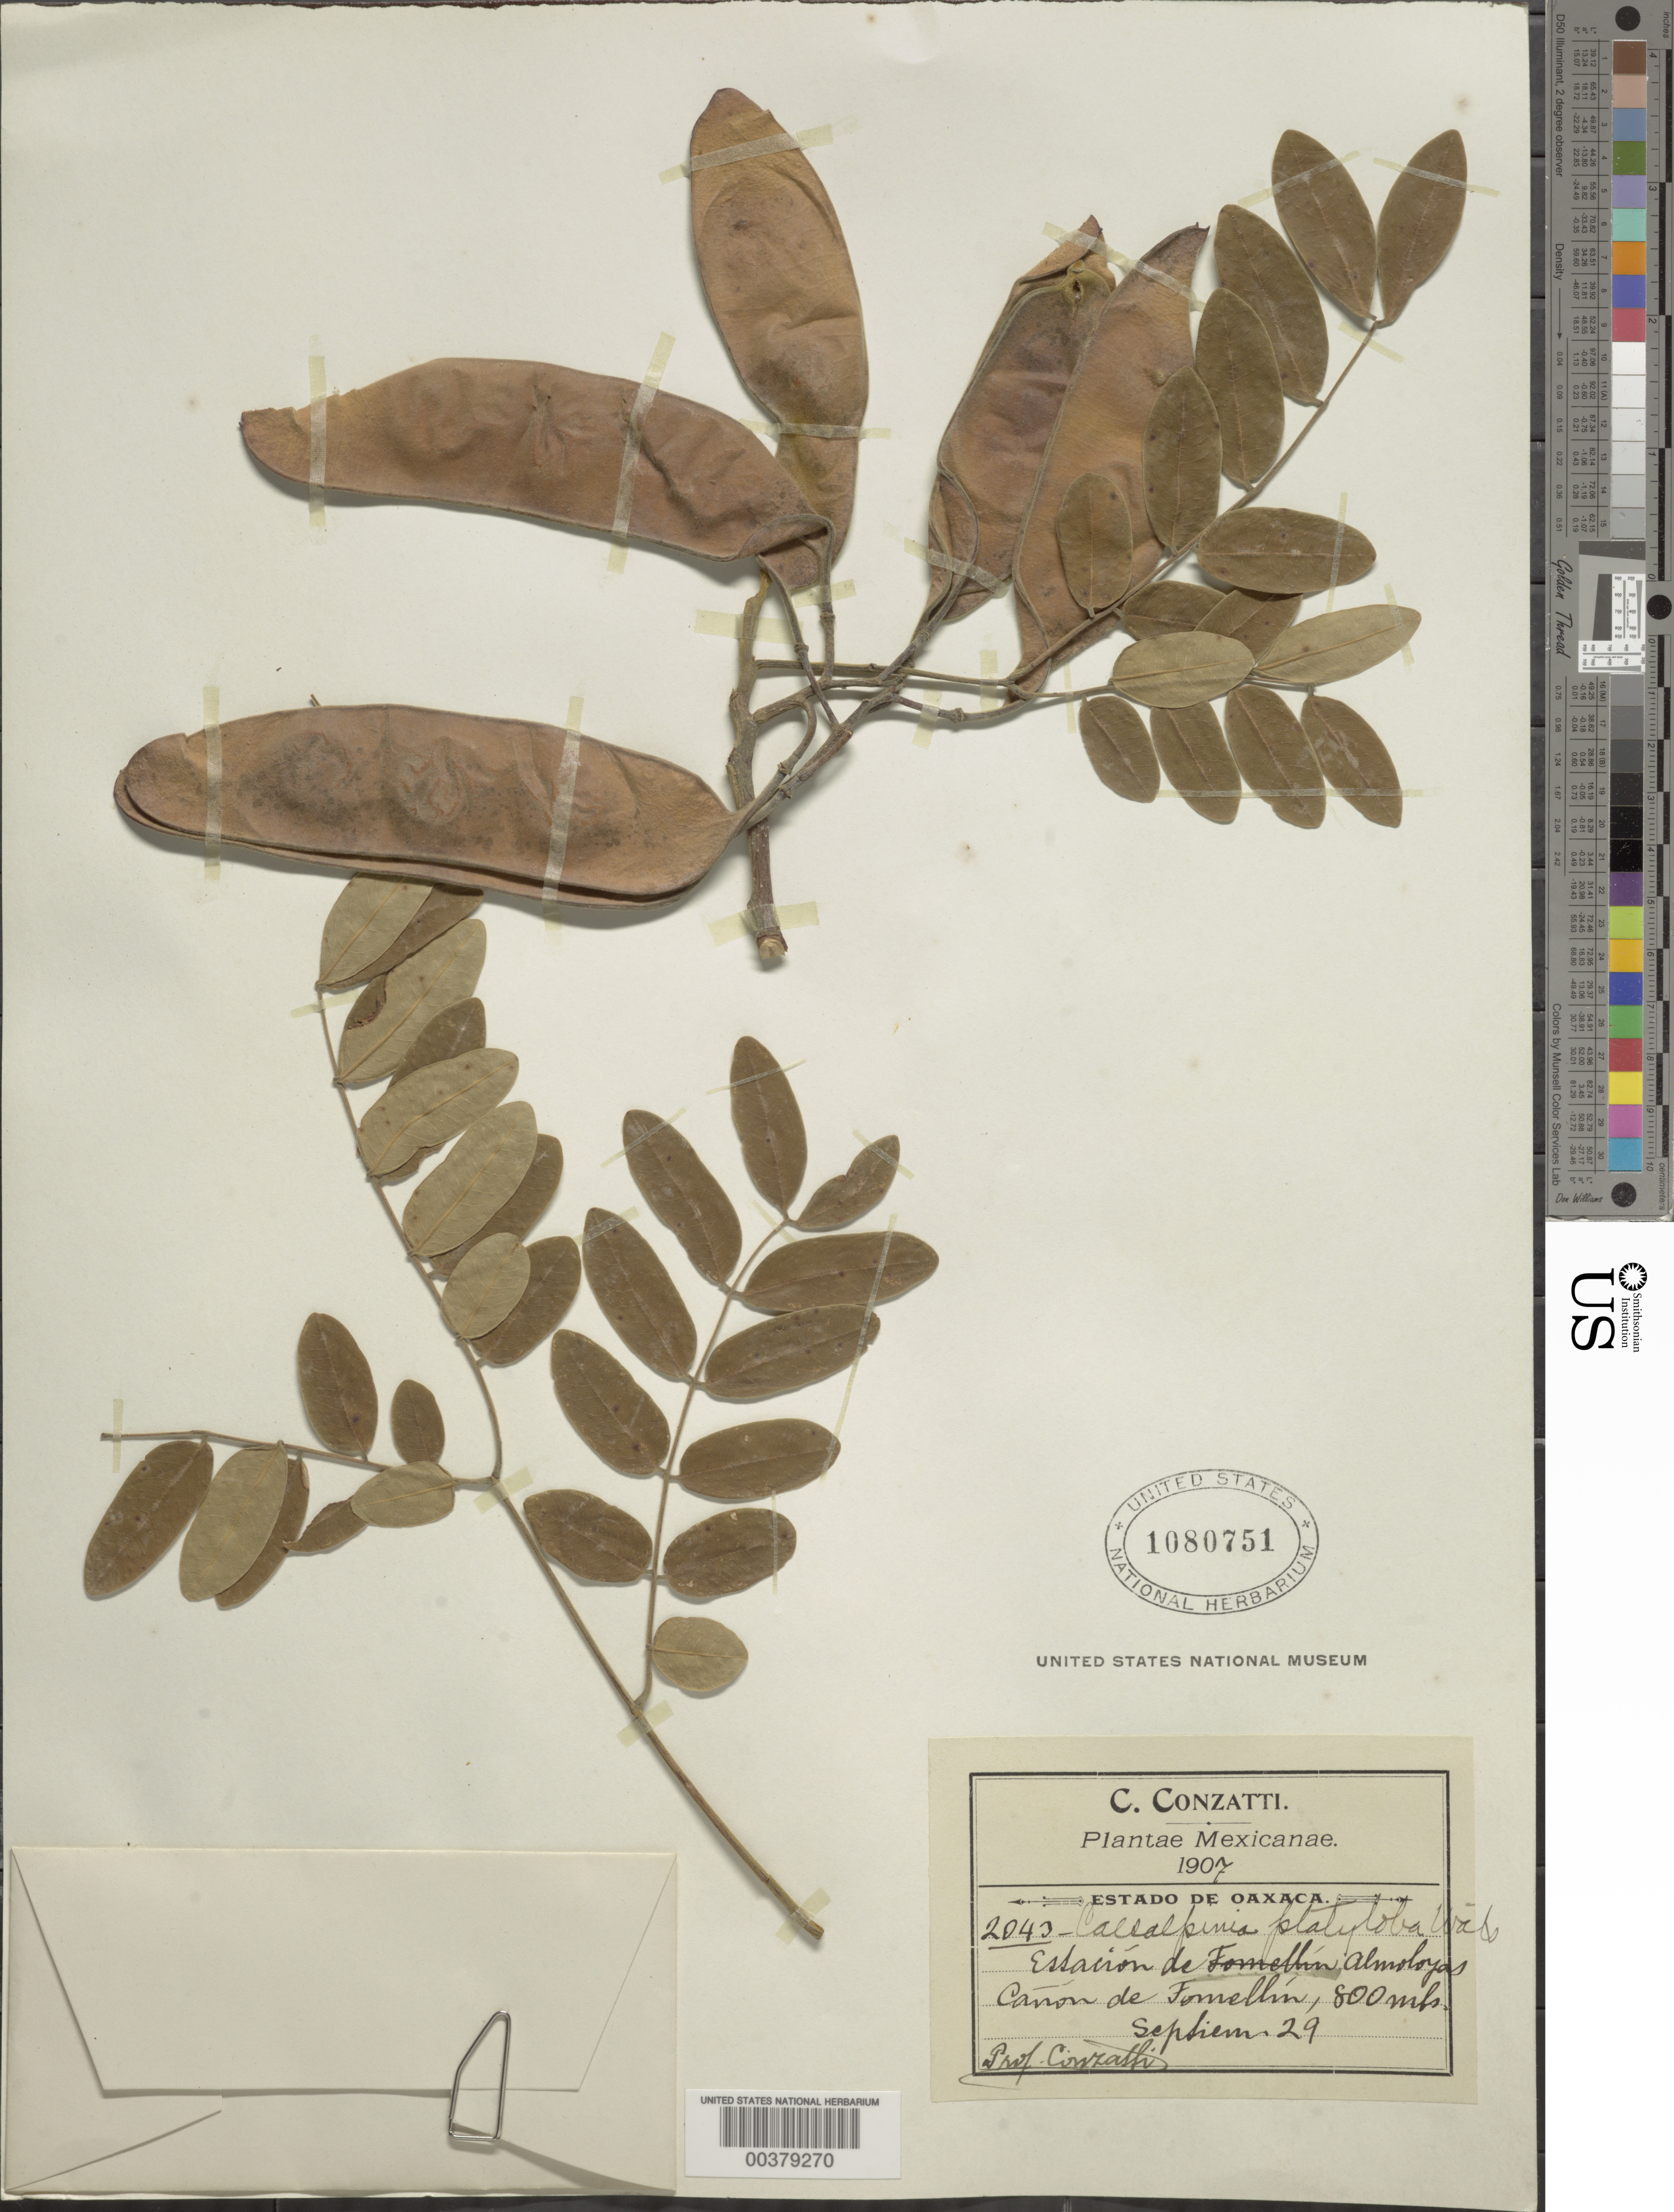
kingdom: Plantae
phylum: Tracheophyta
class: Magnoliopsida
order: Fabales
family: Fabaceae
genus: Coulteria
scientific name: Coulteria velutina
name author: (Britton & Rose) Sotuyo & G.P. Lewis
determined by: Strong, Mark T., (BOT), Smithsonian Institution - National Museum of Natural History (UNITED STATES)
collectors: C. Conzatti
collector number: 2043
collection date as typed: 29 Sep 1907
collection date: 1907-09-29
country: Mexico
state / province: Oaxaca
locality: Estacion de almoloyas; canon de fomellin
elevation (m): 800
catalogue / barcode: US 1080751